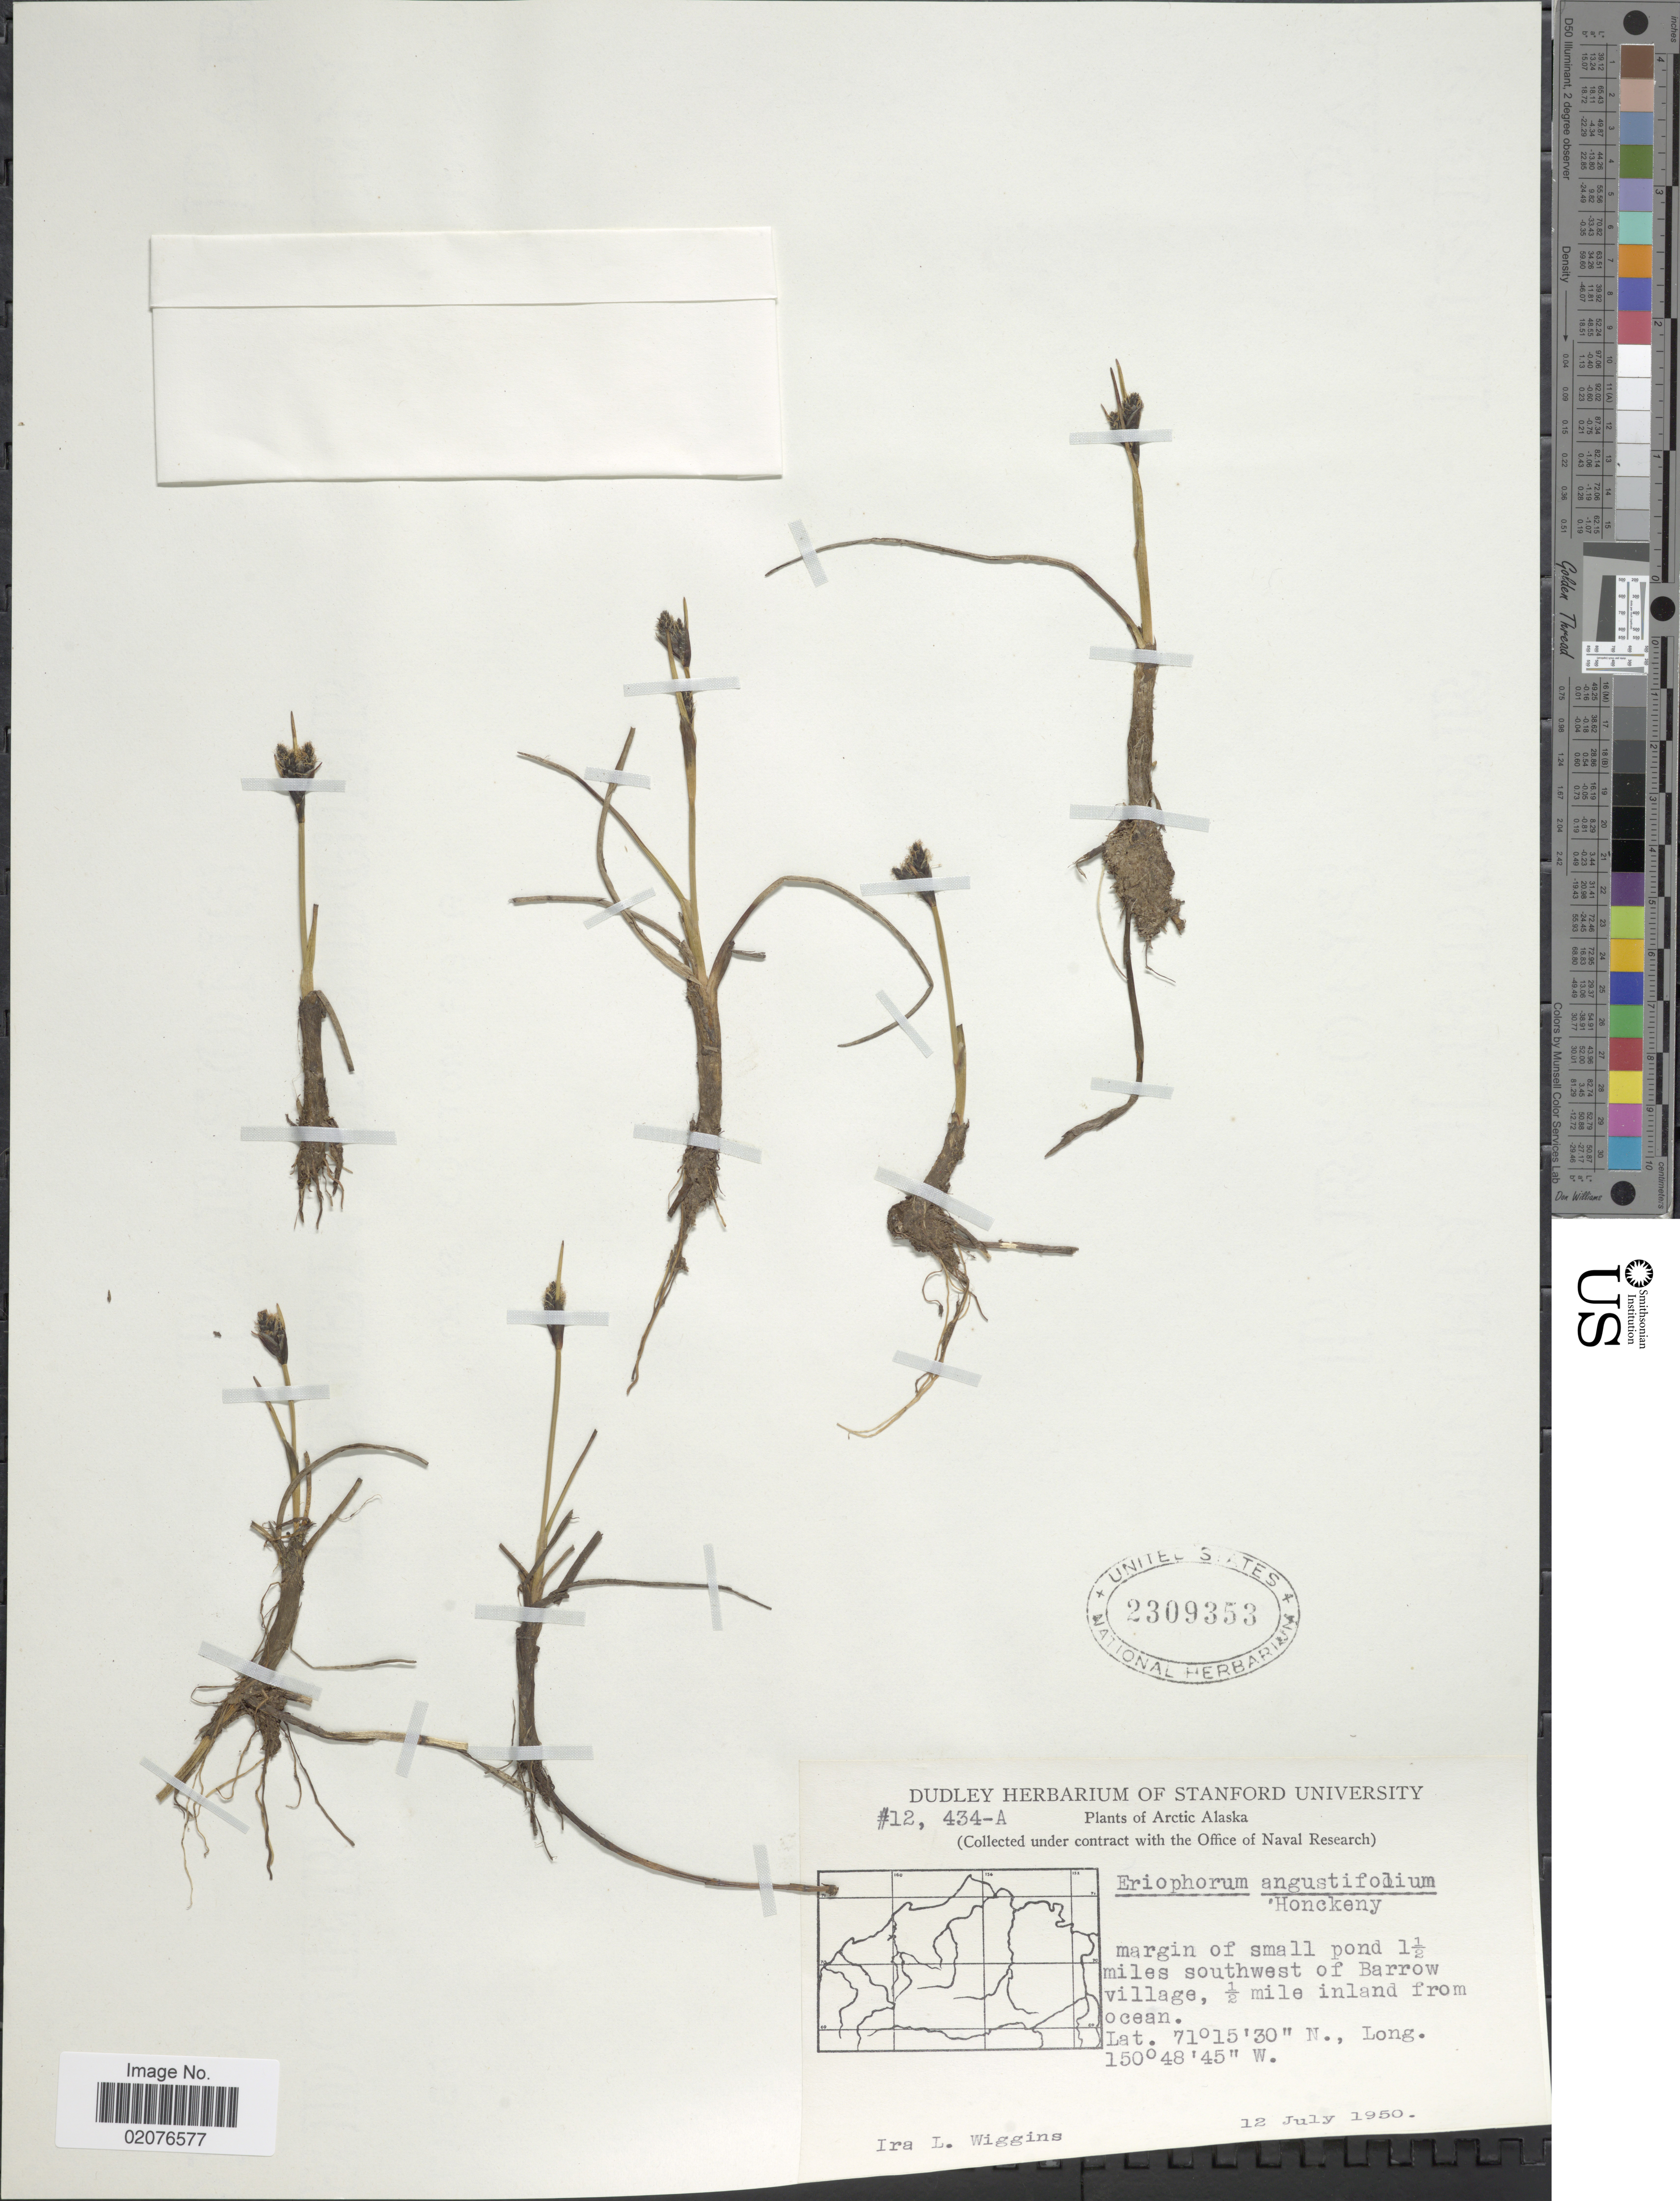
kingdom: Plantae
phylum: Tracheophyta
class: Liliopsida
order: Poales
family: Cyperaceae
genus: Eriophorum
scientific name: Eriophorum angustifolium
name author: Honck.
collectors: I. L. Wiggins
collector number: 12, 434-A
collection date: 1950-07-12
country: United States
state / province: Alaska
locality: Arctic Alaska, margin of small pond 1½ miles southwest of Barrow village, ½ mile inland from ocean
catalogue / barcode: US 2309353